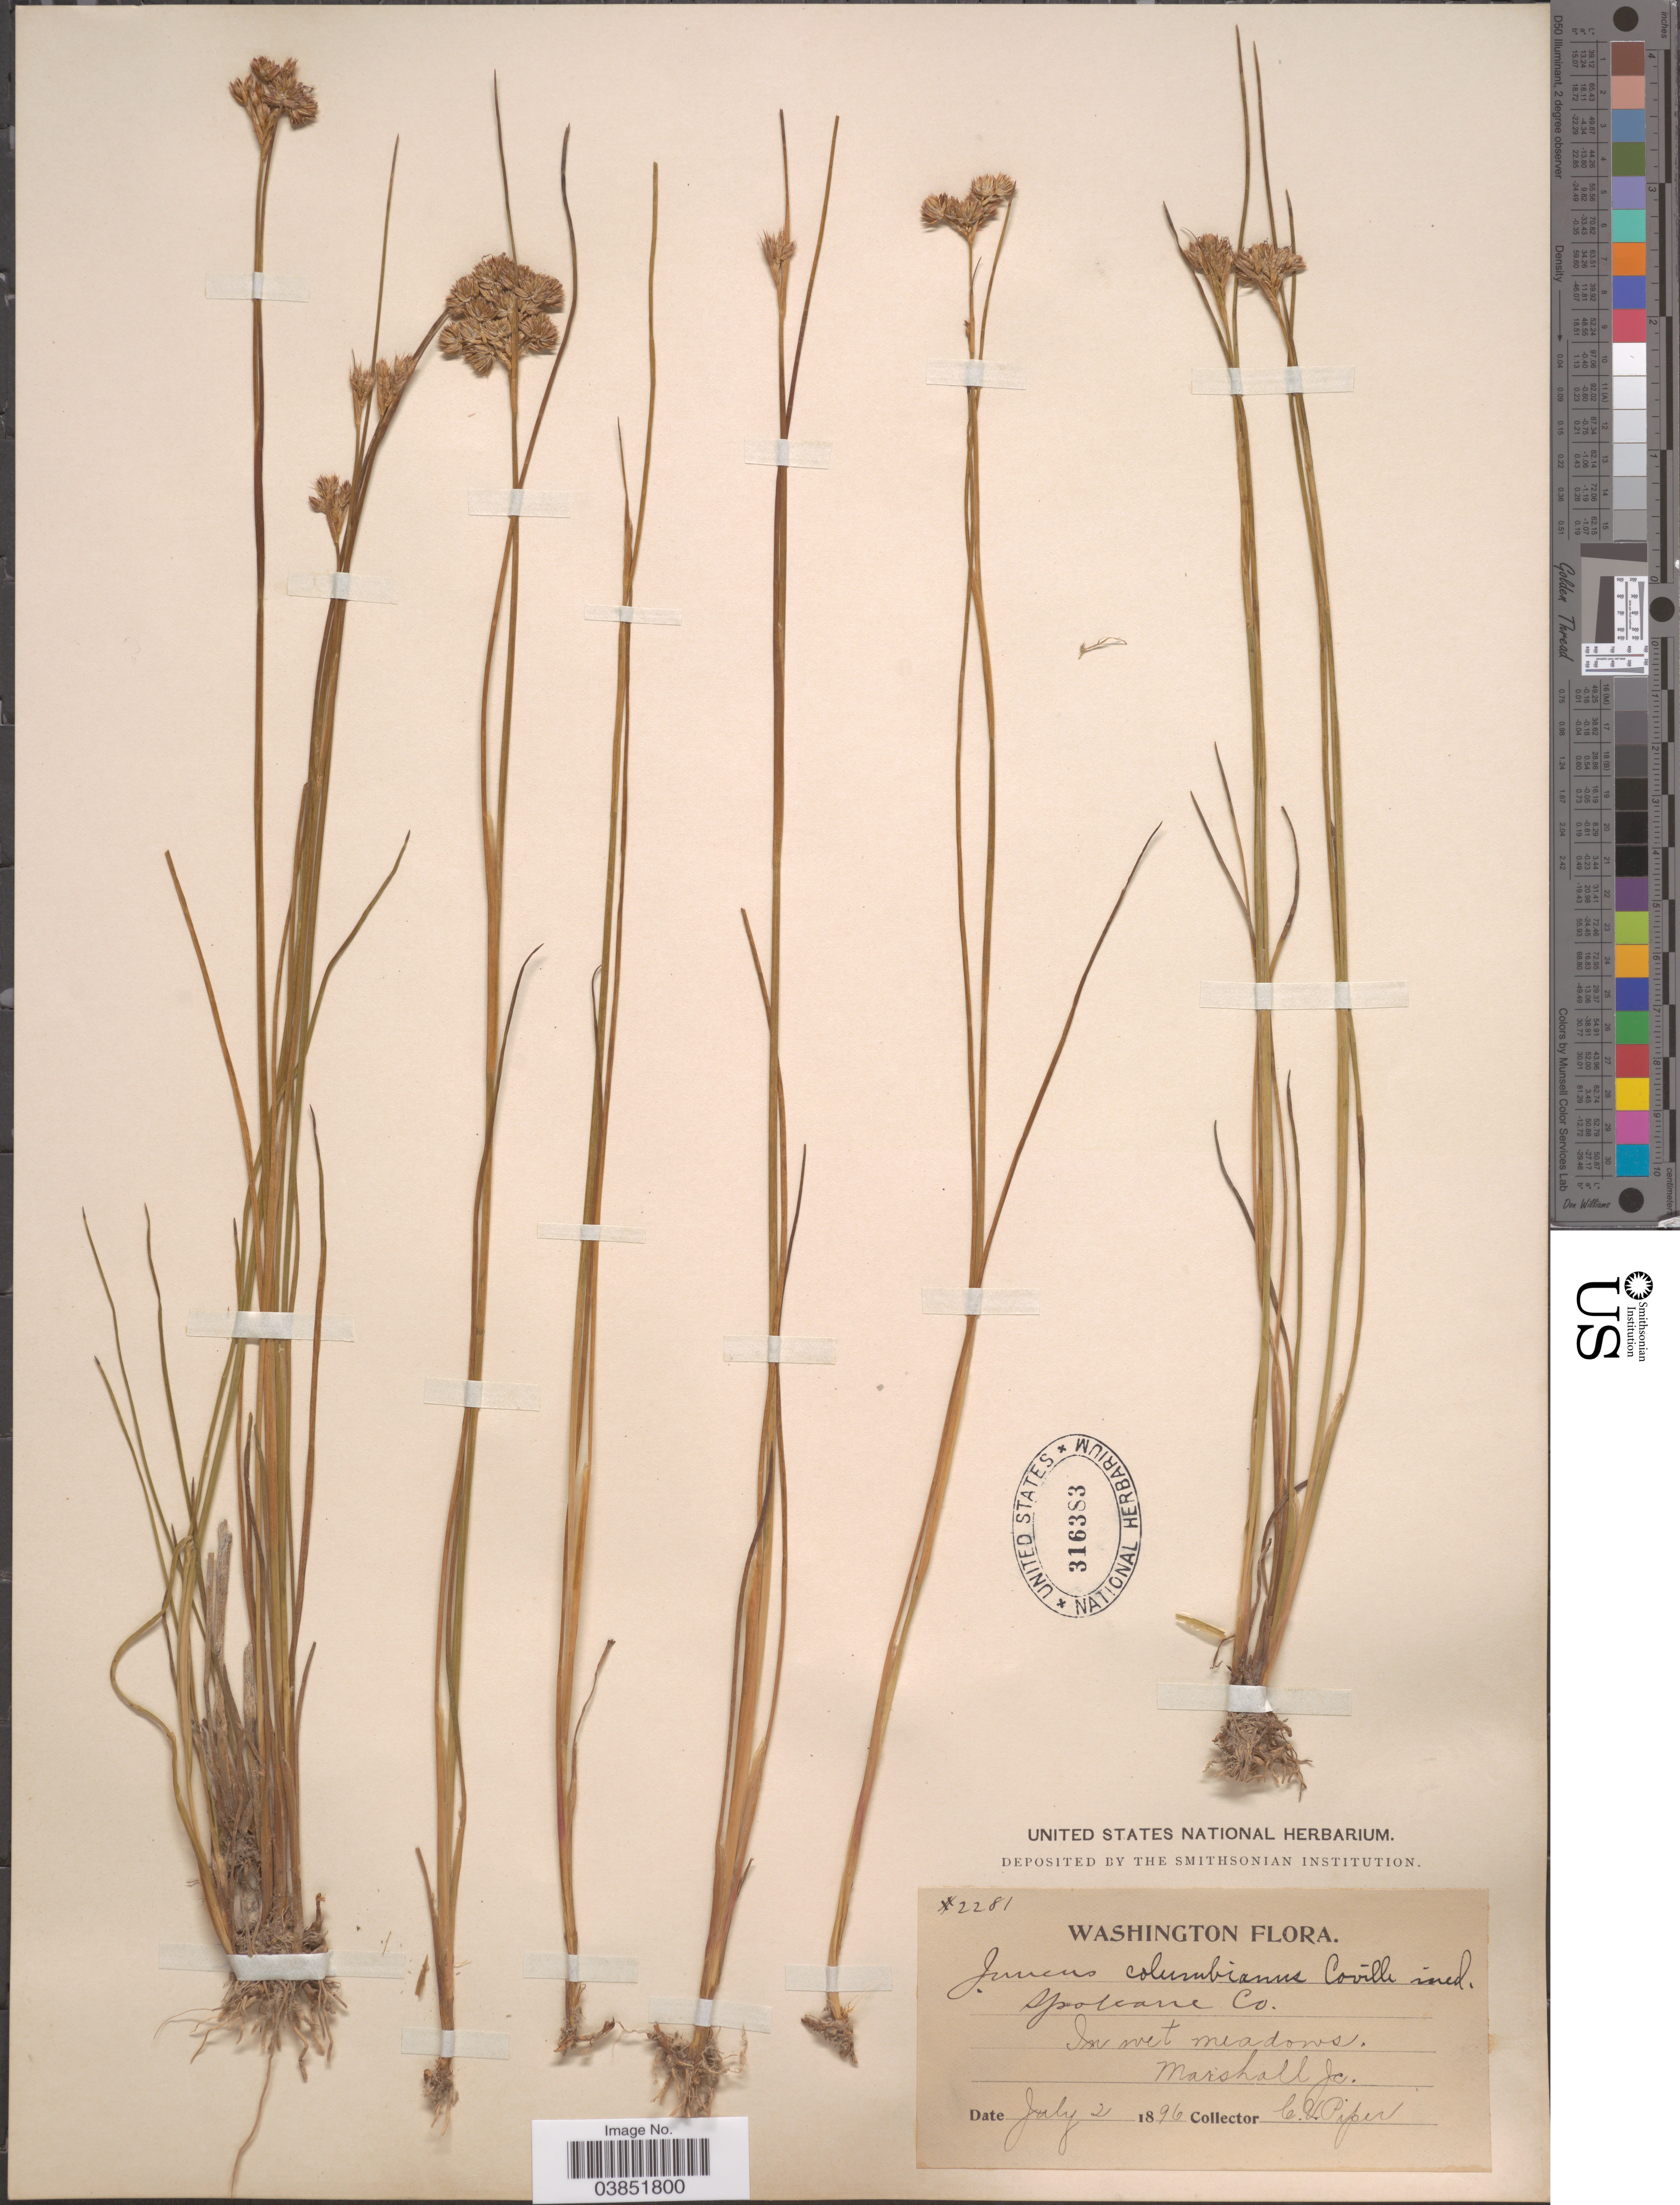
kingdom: Plantae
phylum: Tracheophyta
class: Liliopsida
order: Poales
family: Juncaceae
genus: Juncus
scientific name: Juncus columbianus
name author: Coville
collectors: C. V. Piper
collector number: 2281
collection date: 1896-07-02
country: United States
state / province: Washington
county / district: Spokane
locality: Spokane Co. In wet meadows. Marshall Jc.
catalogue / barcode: US 316383